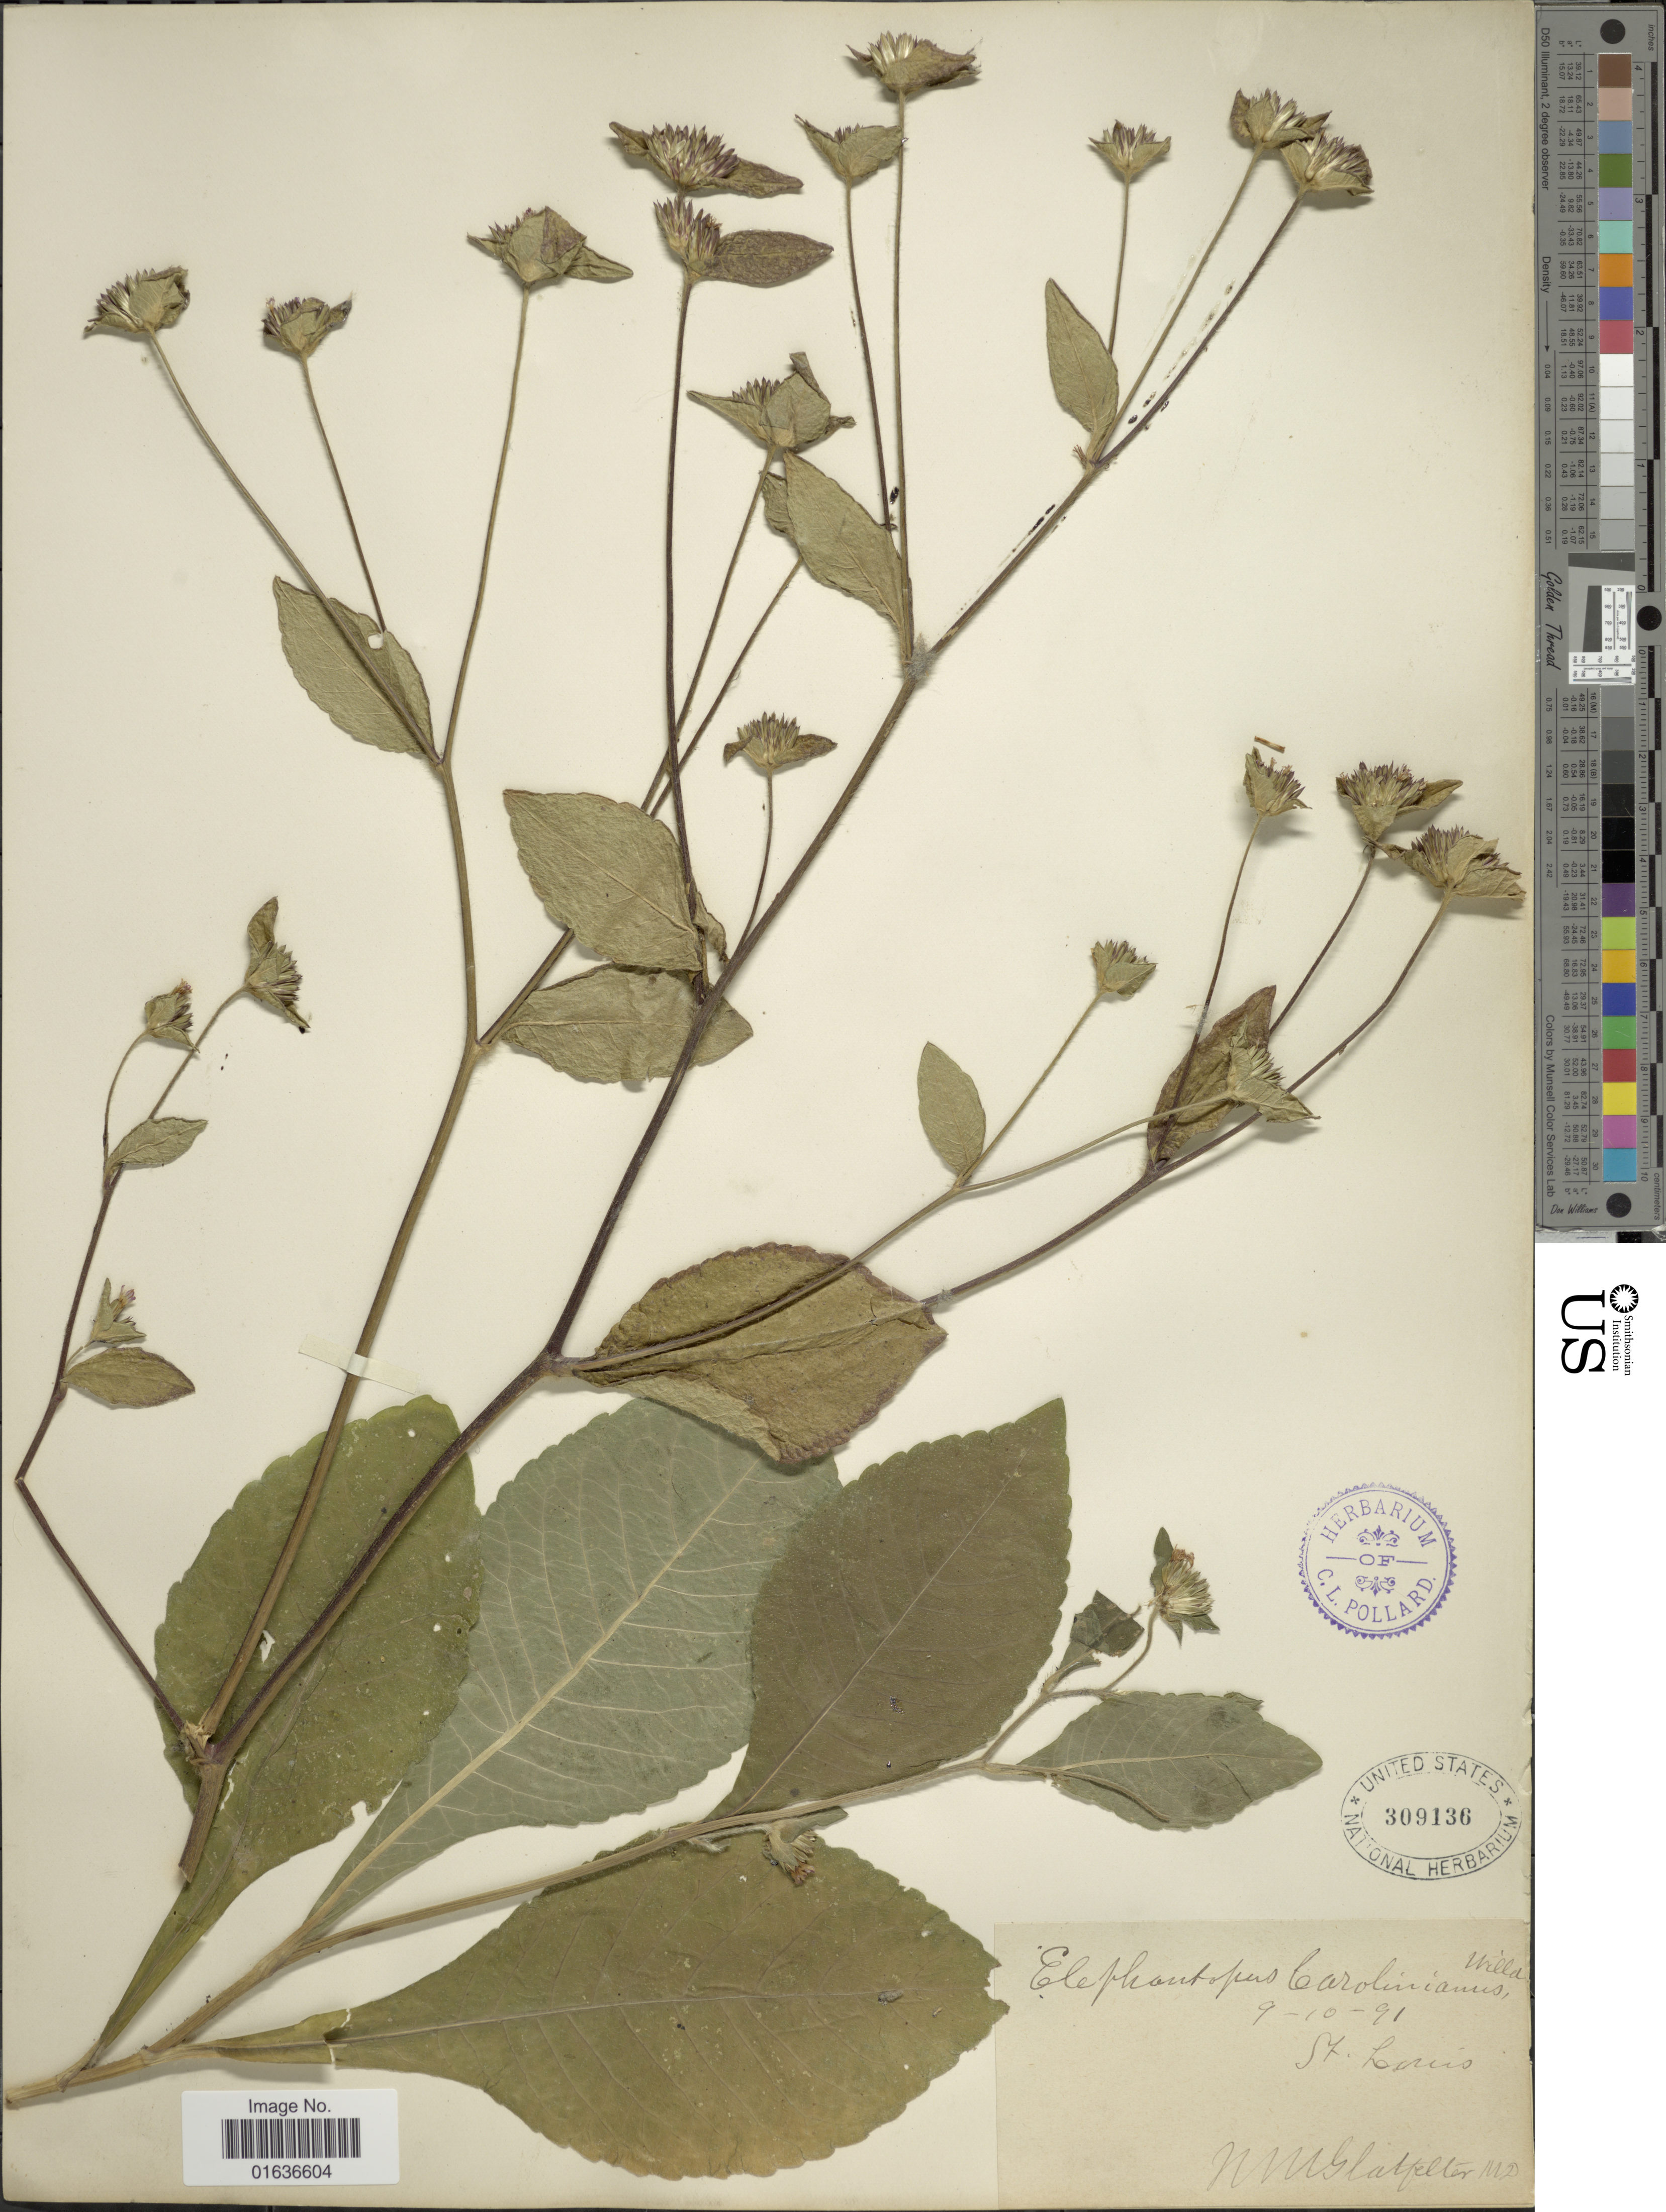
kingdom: Plantae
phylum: Tracheophyta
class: Magnoliopsida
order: Asterales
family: Asteraceae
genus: Elephantopus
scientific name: Elephantopus carolinianus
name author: Raeusch.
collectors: N. M. Glatfelter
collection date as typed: Transcribed d/m/y: 10/9/91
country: United States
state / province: Missouri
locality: St. Louis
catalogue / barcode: US 309136